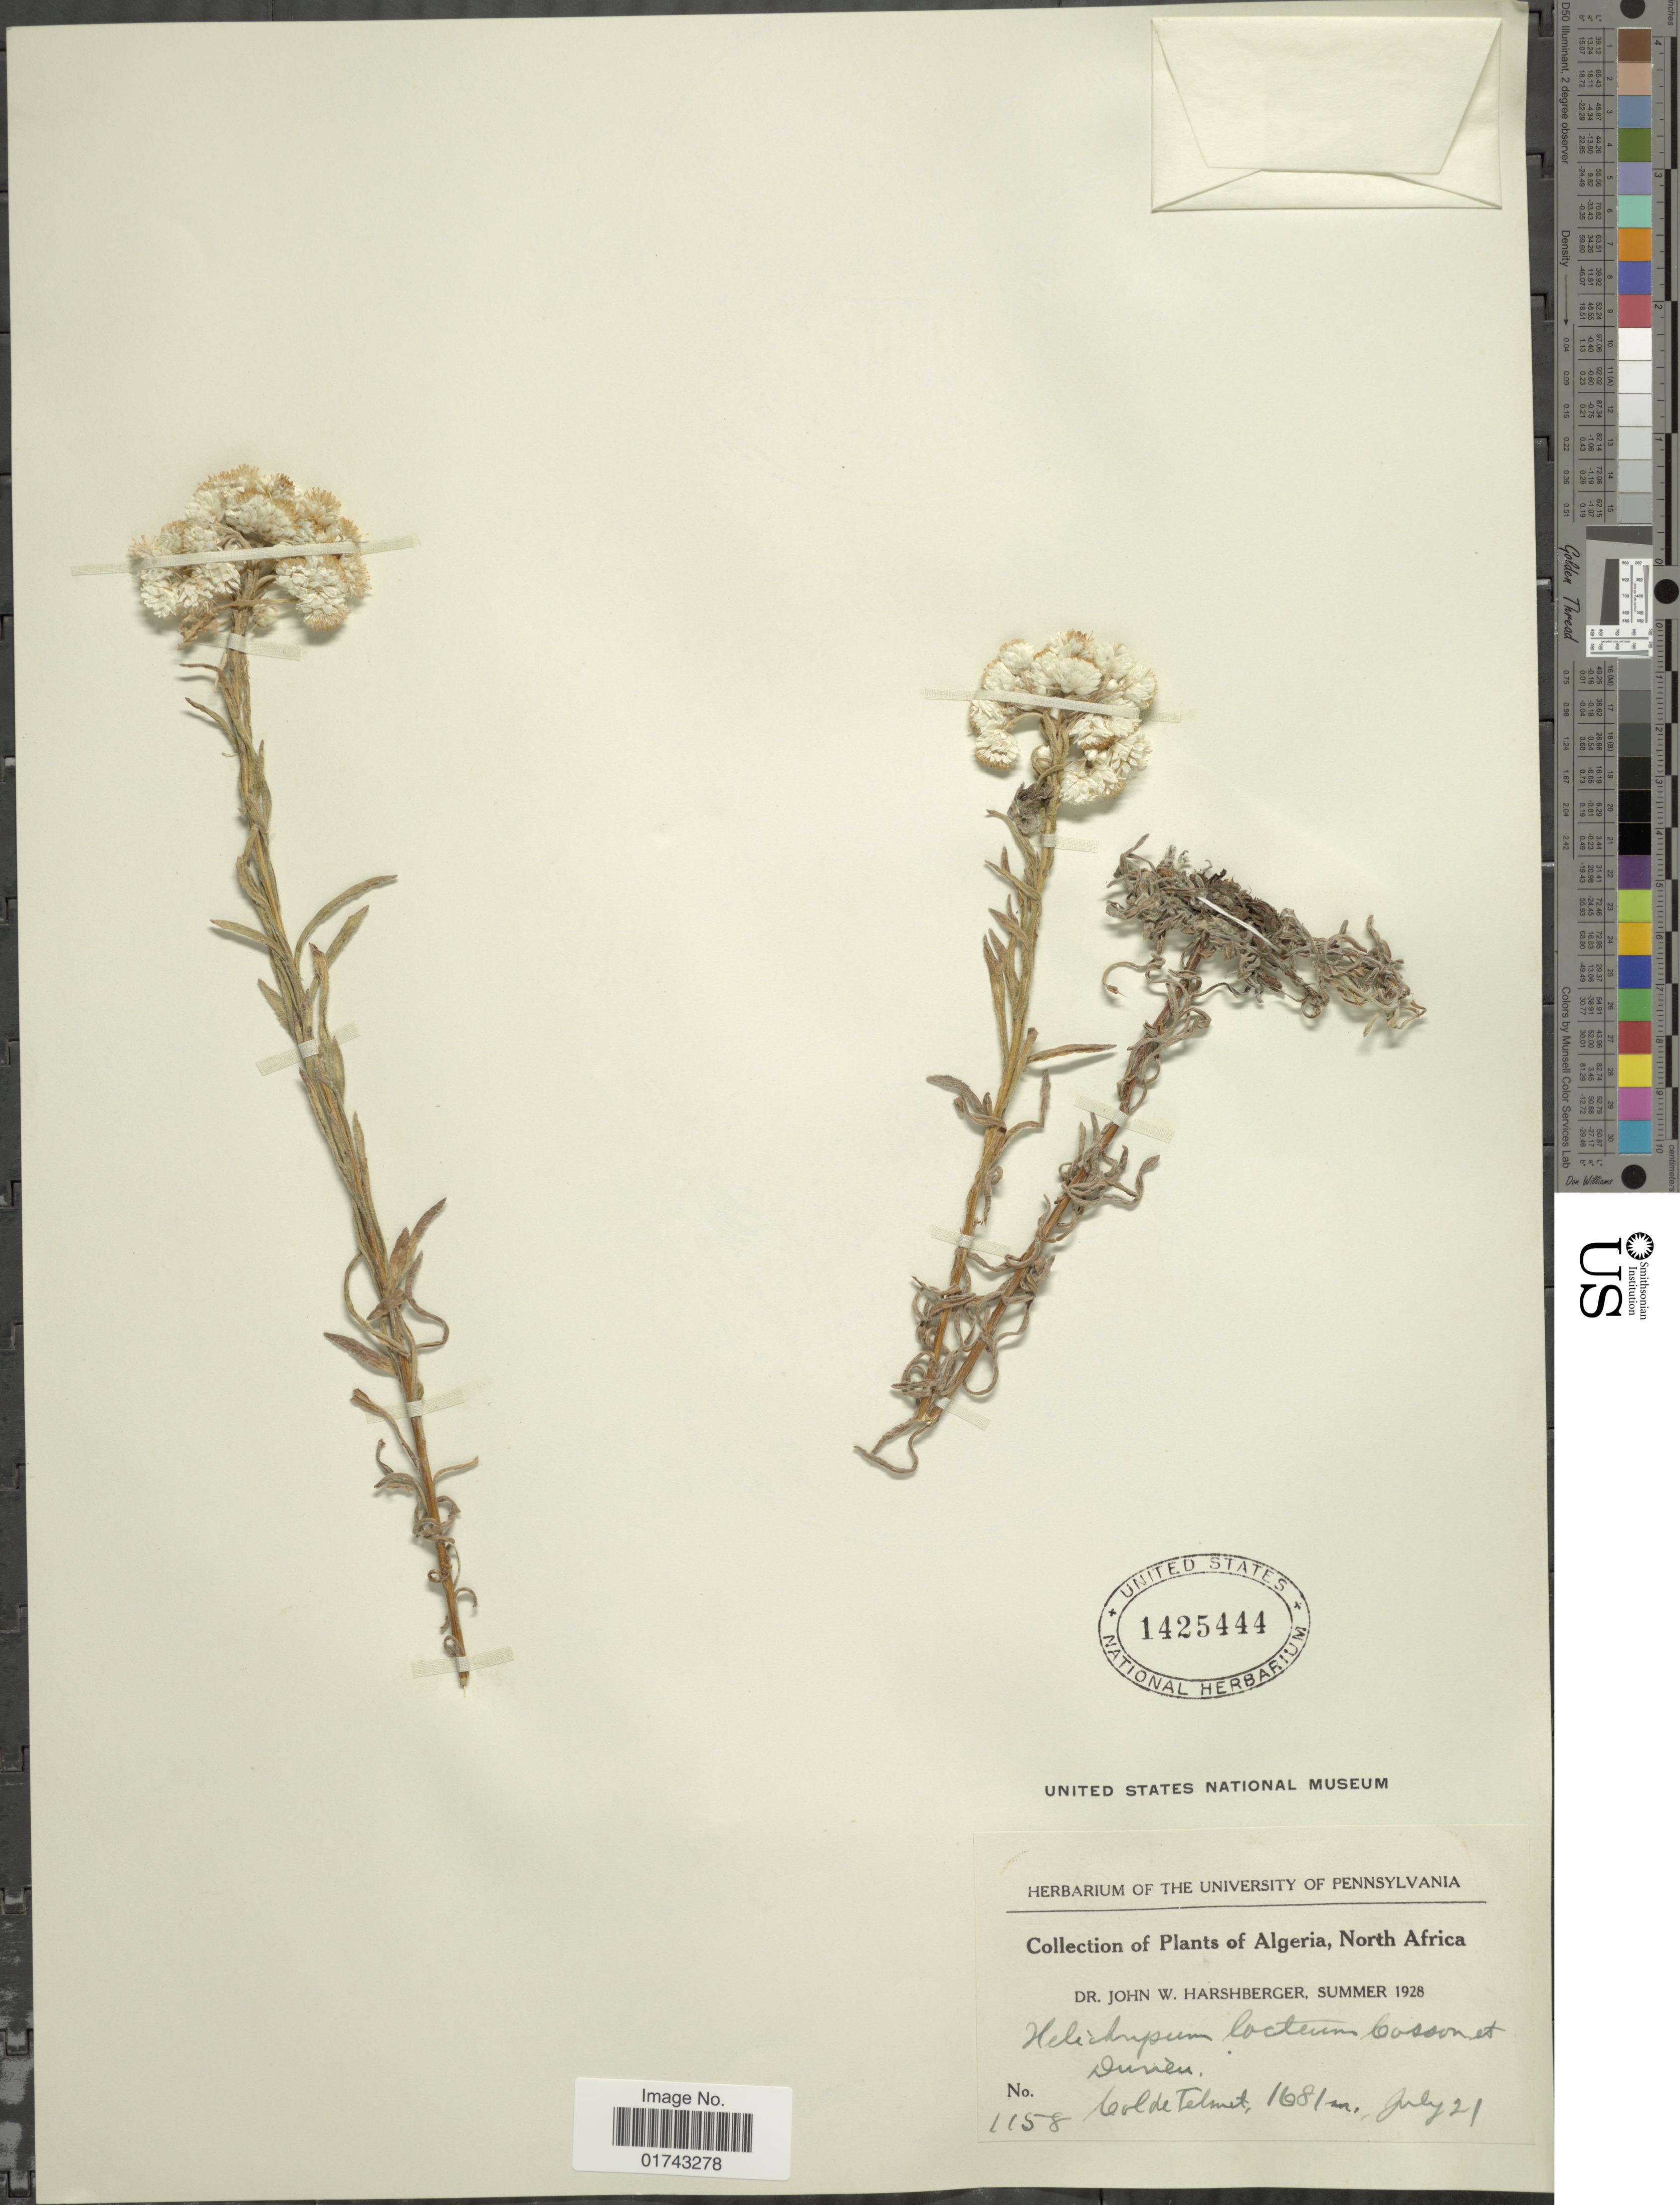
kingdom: Plantae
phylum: Tracheophyta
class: Magnoliopsida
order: Asterales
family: Asteraceae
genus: Helichrysum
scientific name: Helichrysum lacteum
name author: Coss. & Durieu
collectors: J. W. Harshberger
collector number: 1158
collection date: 1928-07-21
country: Algeria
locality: Algeria, North Africa, Col de Telmet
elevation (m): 1681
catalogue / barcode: US 1425444